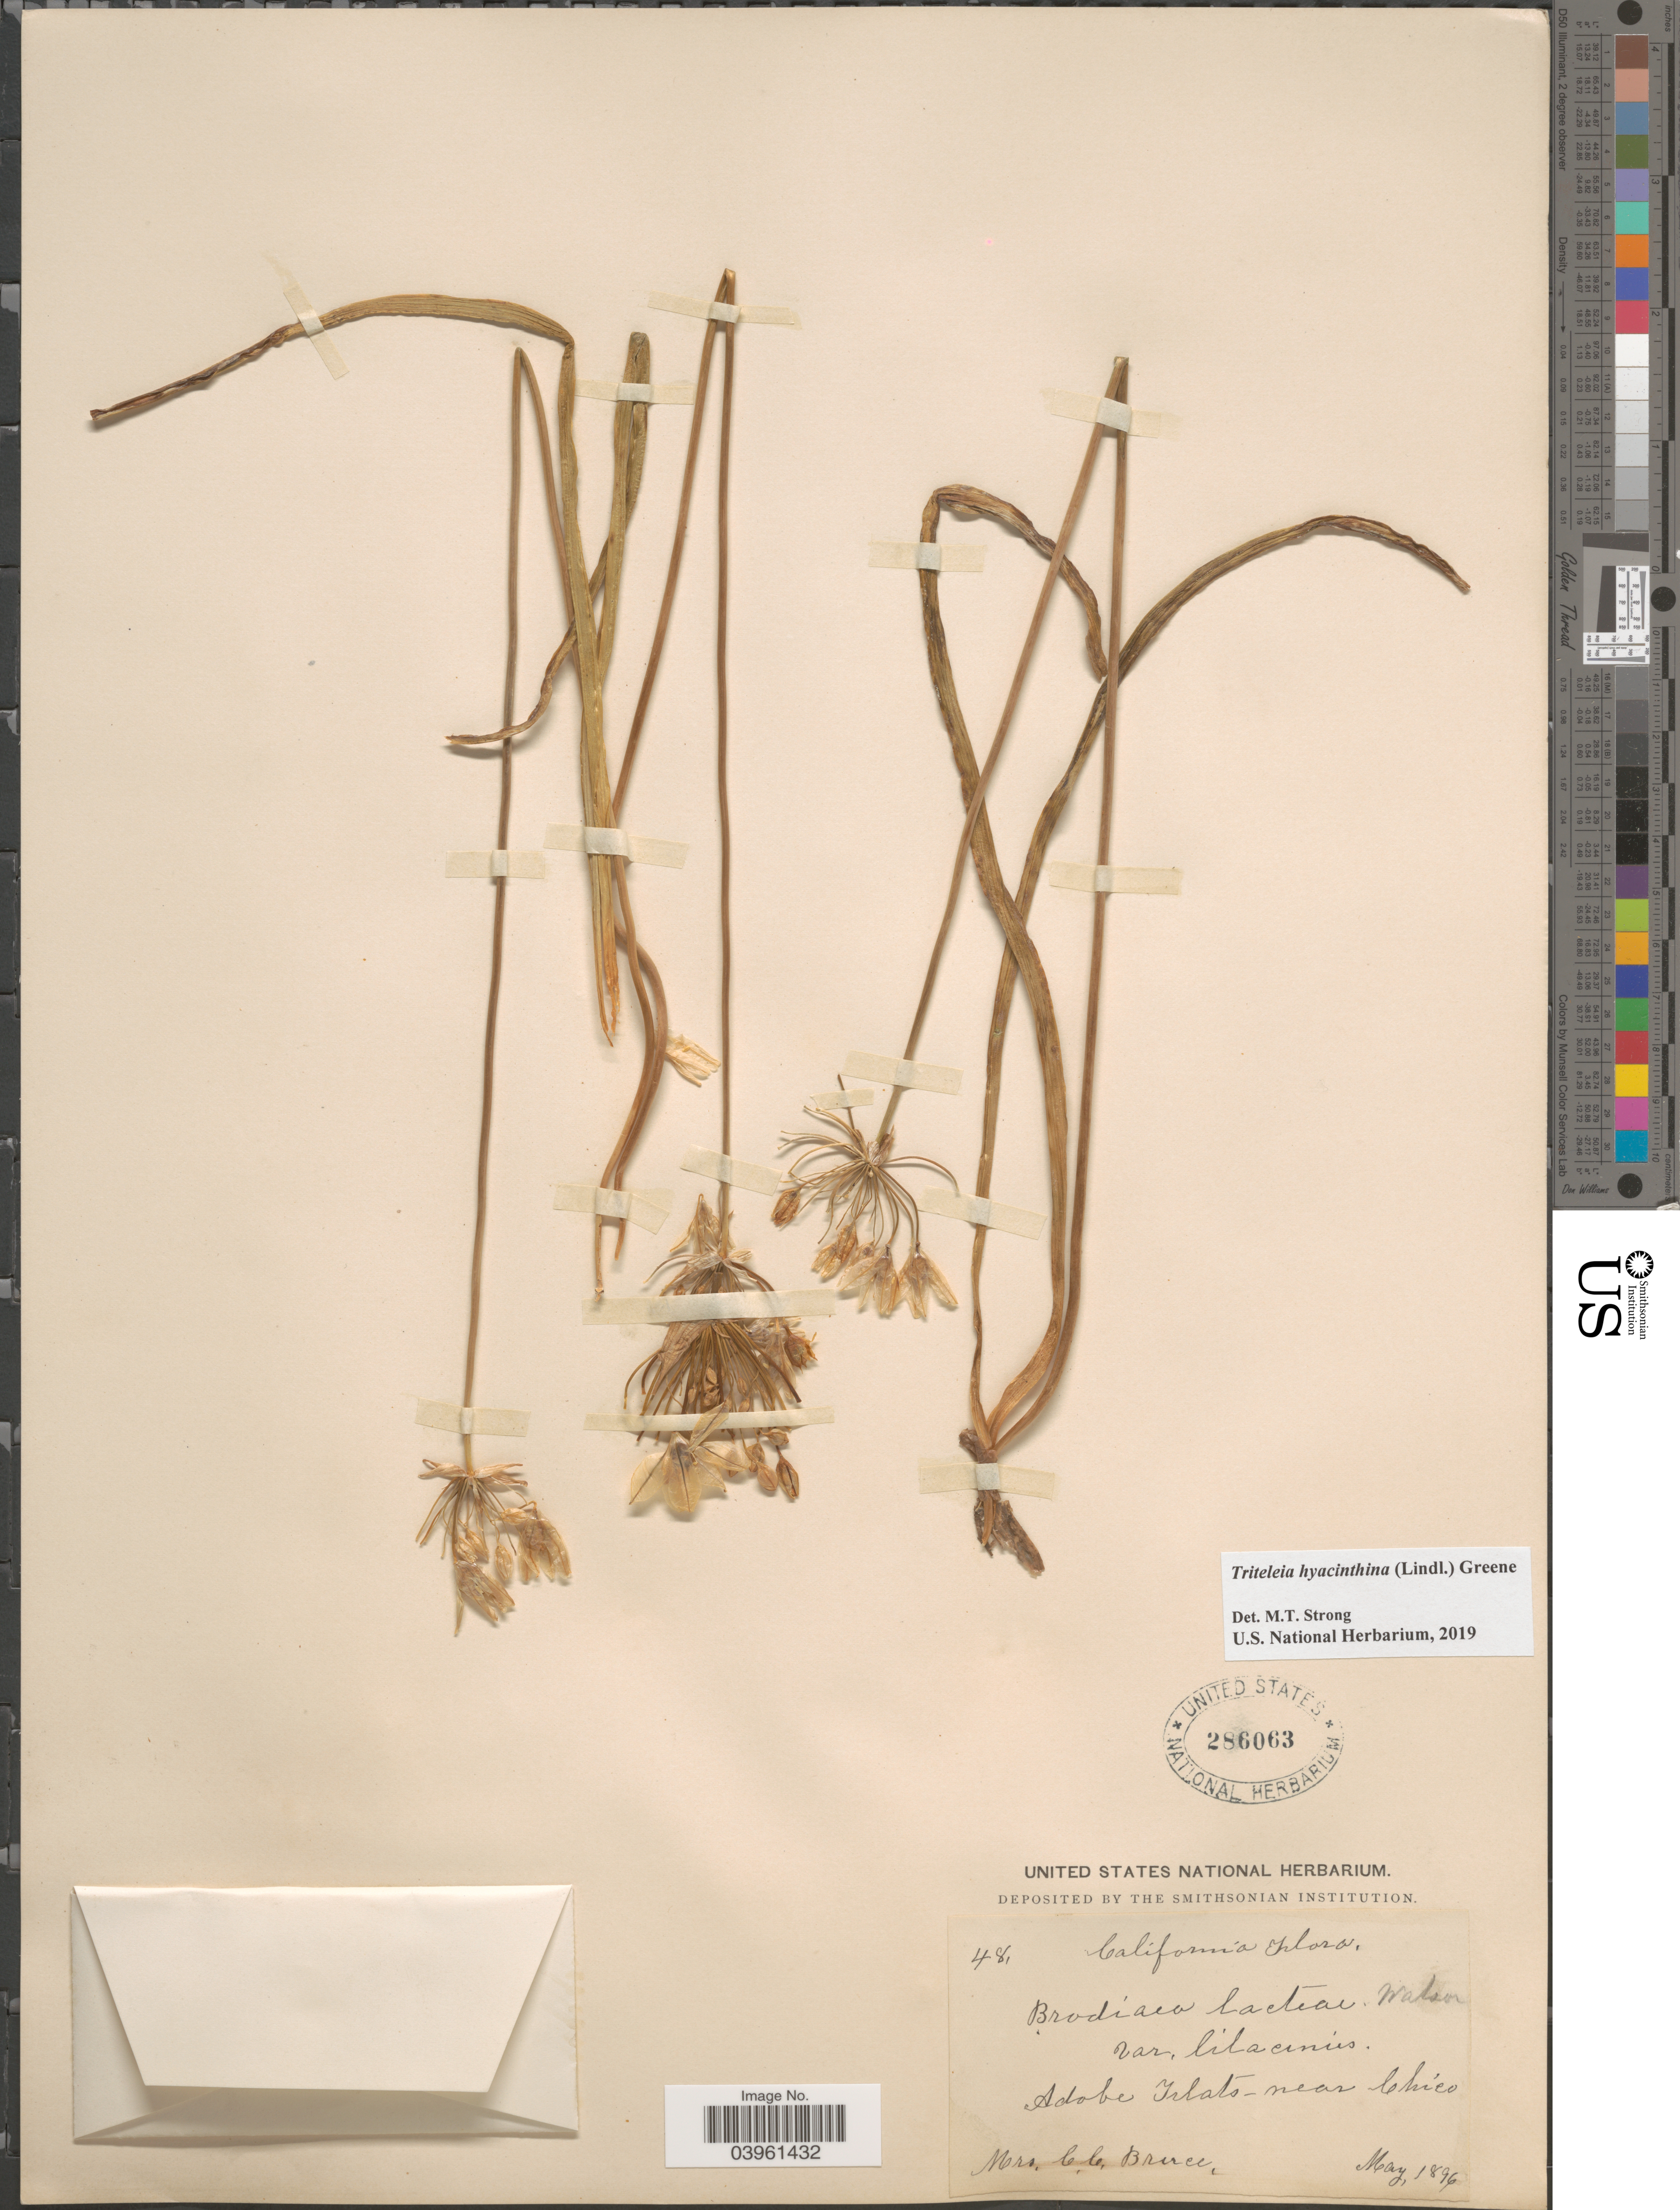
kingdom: Plantae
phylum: Tracheophyta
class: Liliopsida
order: Asparagales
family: Asparagaceae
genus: Triteleia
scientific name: Triteleia hyacinthina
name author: (Lindl.) Greene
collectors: C. Bruce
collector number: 48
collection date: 1896-05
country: United States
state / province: California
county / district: Butte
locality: Adobe Flats - near Chico.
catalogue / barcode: US 286063